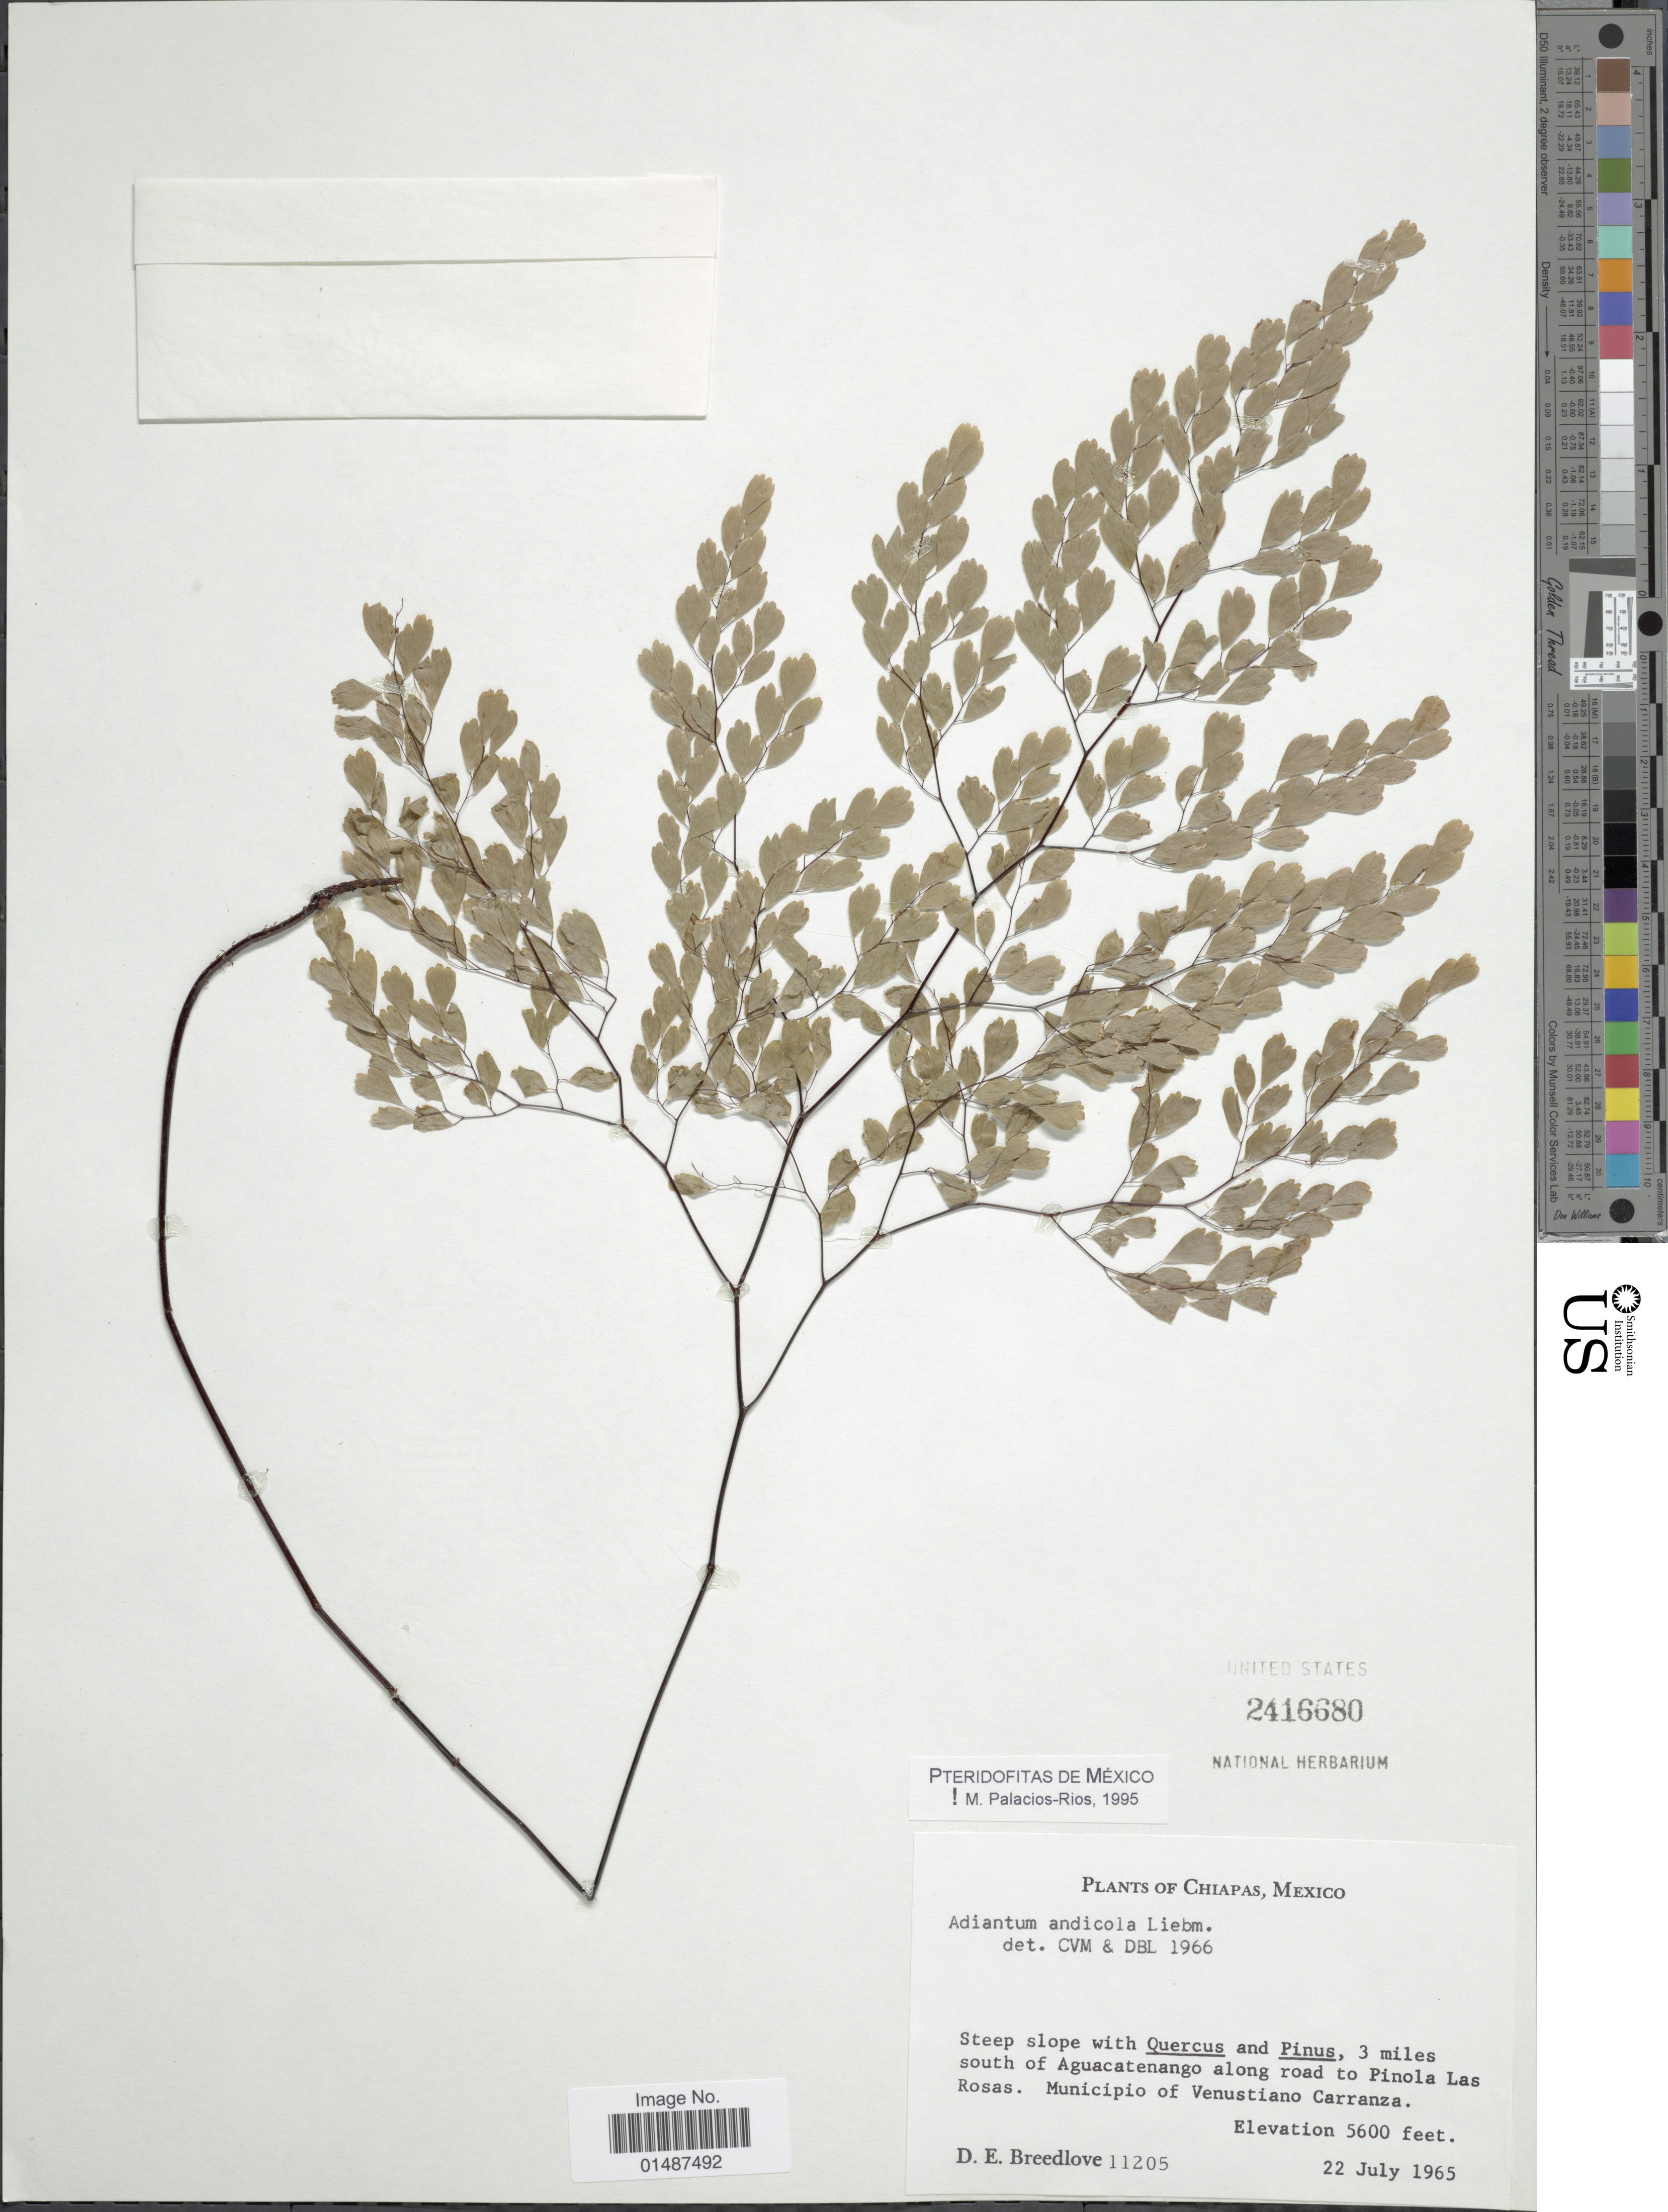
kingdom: Plantae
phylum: Tracheophyta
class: Polypodiopsida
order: Polypodiales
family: Pteridaceae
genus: Adiantum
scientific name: Adiantum andicola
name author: Liebm.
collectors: D. E. Breedlove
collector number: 11205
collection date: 1965-07-22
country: Mexico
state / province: Chiapas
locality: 3 miles south of Aguacatenango along road to Pinola Las rosas, Municipio of Venustiano Carranza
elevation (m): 1707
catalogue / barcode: US 2416680